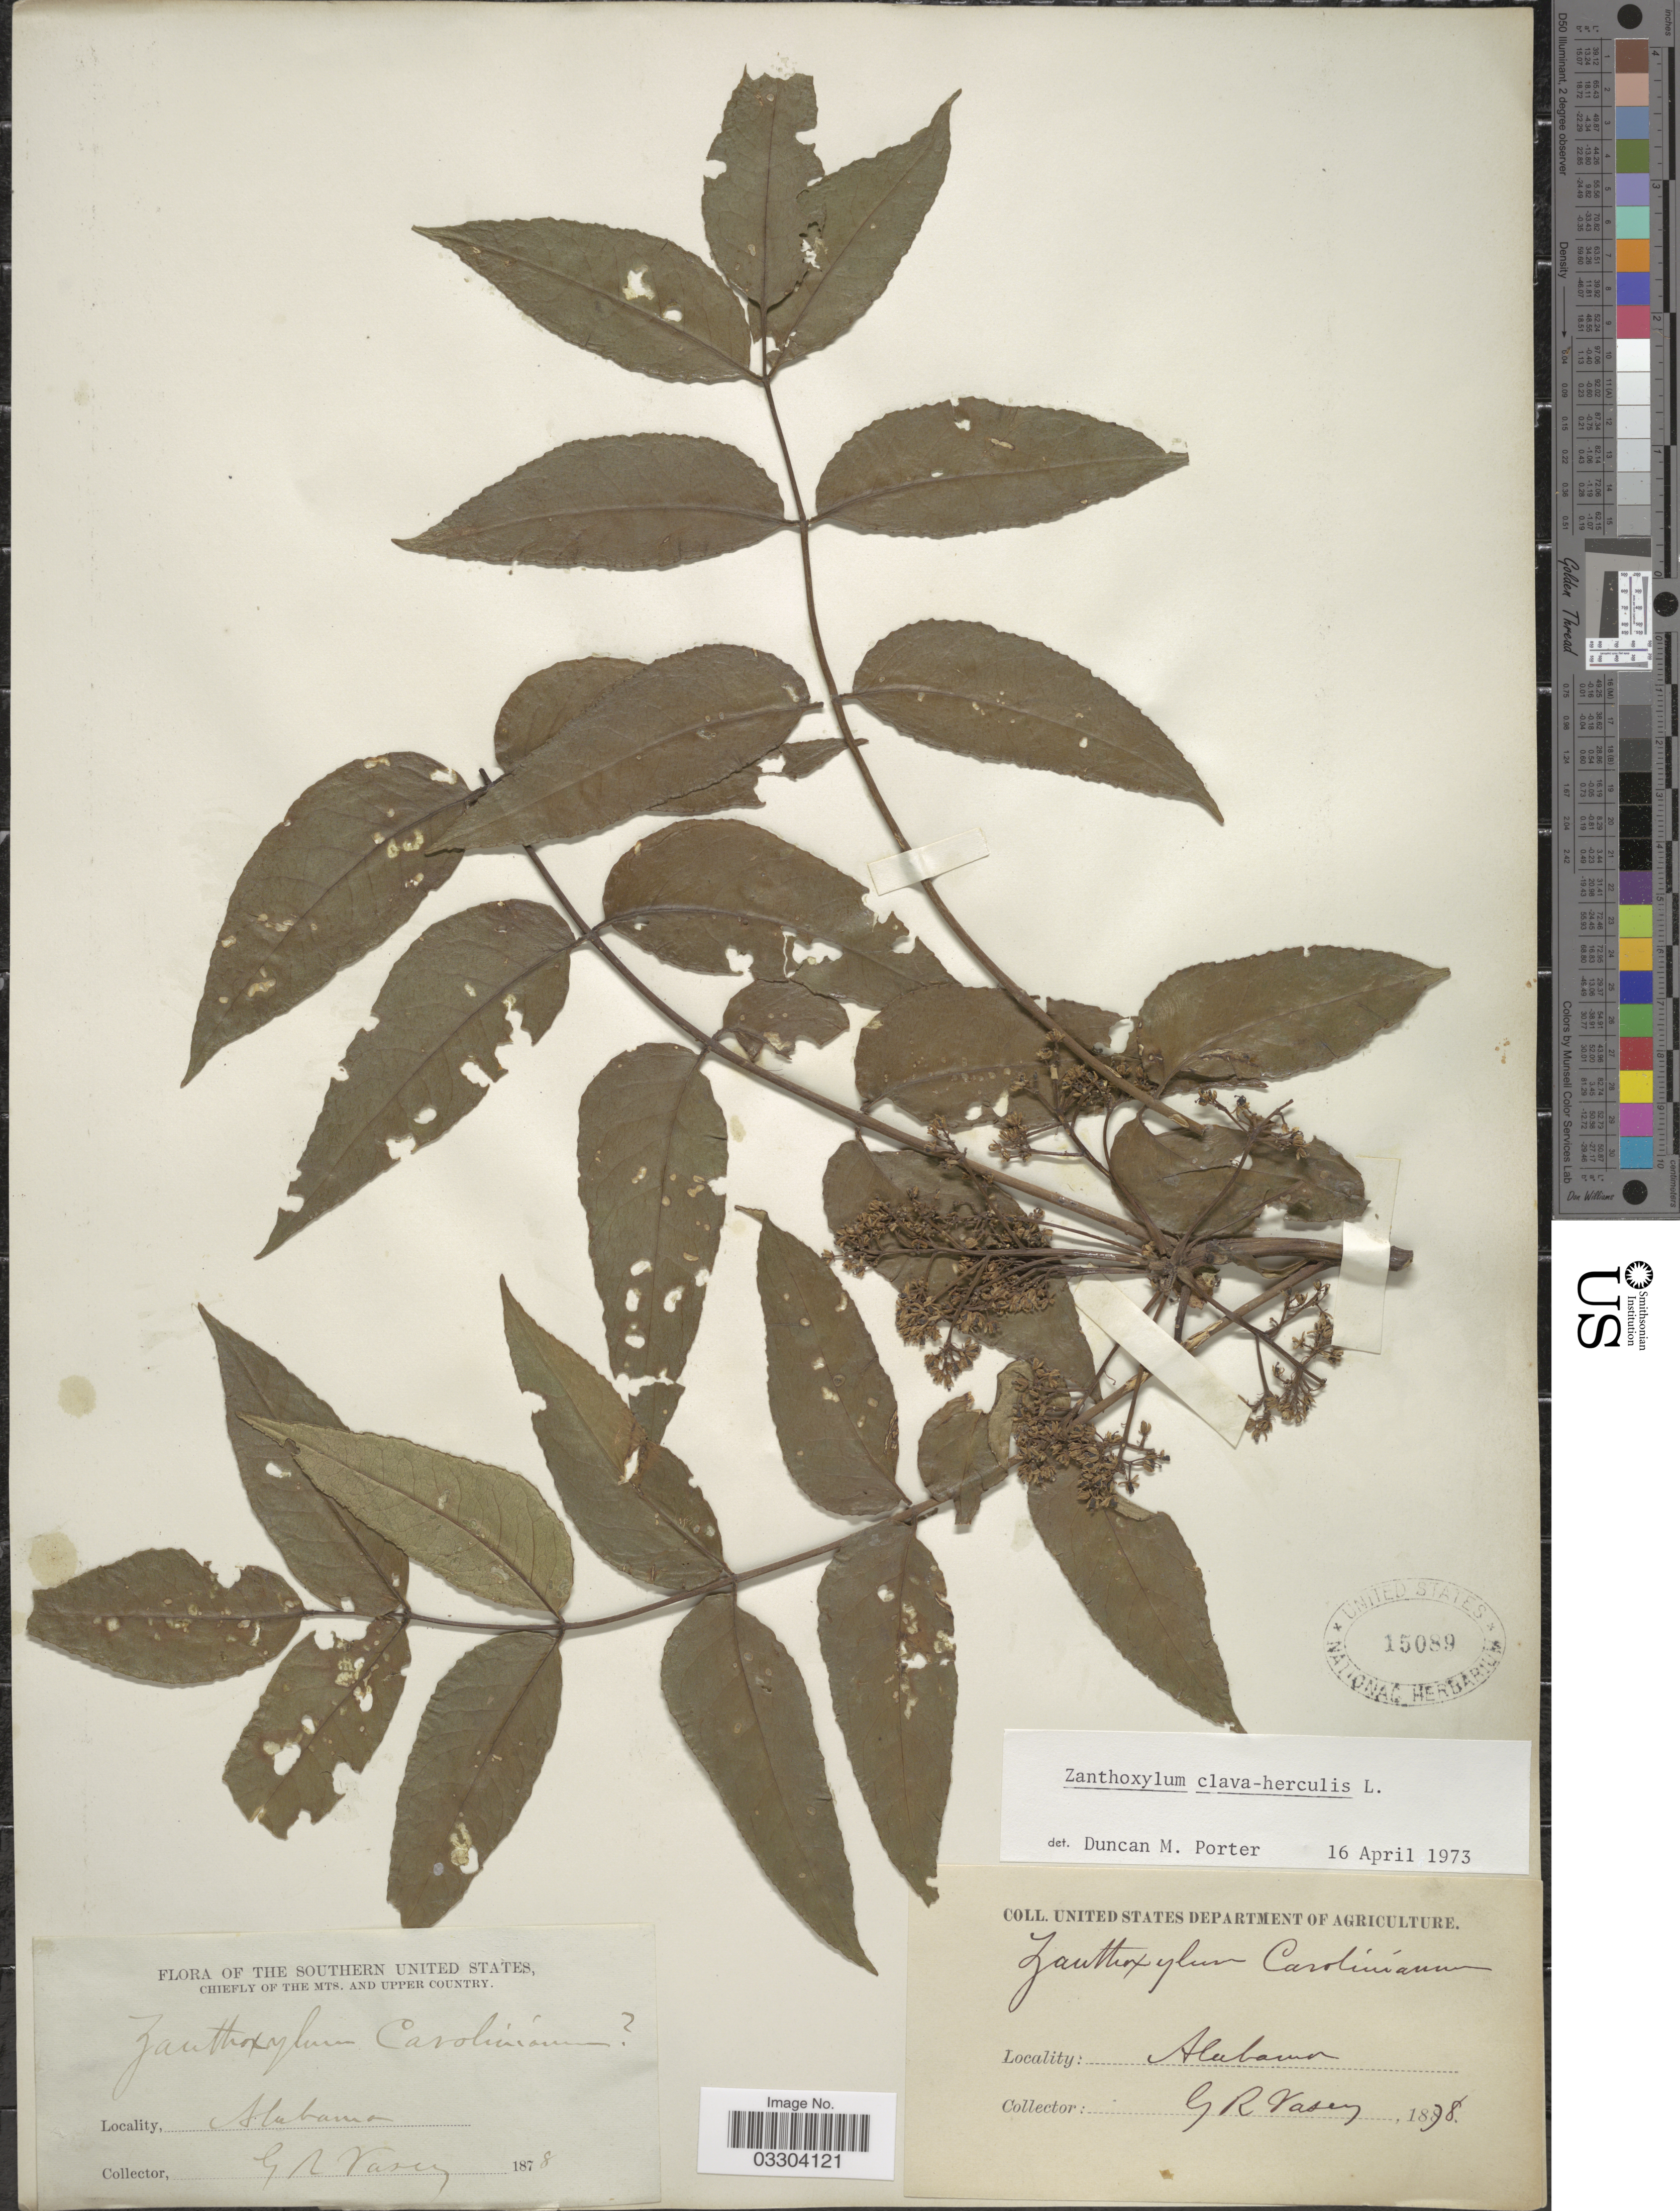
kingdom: Plantae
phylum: Tracheophyta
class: Magnoliopsida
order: Sapindales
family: Rutaceae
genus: Zanthoxylum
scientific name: Zanthoxylum clava-herculis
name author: L.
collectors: G. R. Vasey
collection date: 1878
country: United States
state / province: Alabama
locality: The Southern United States, Chiefly of the Mts. and Upper Country.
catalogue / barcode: US 15089